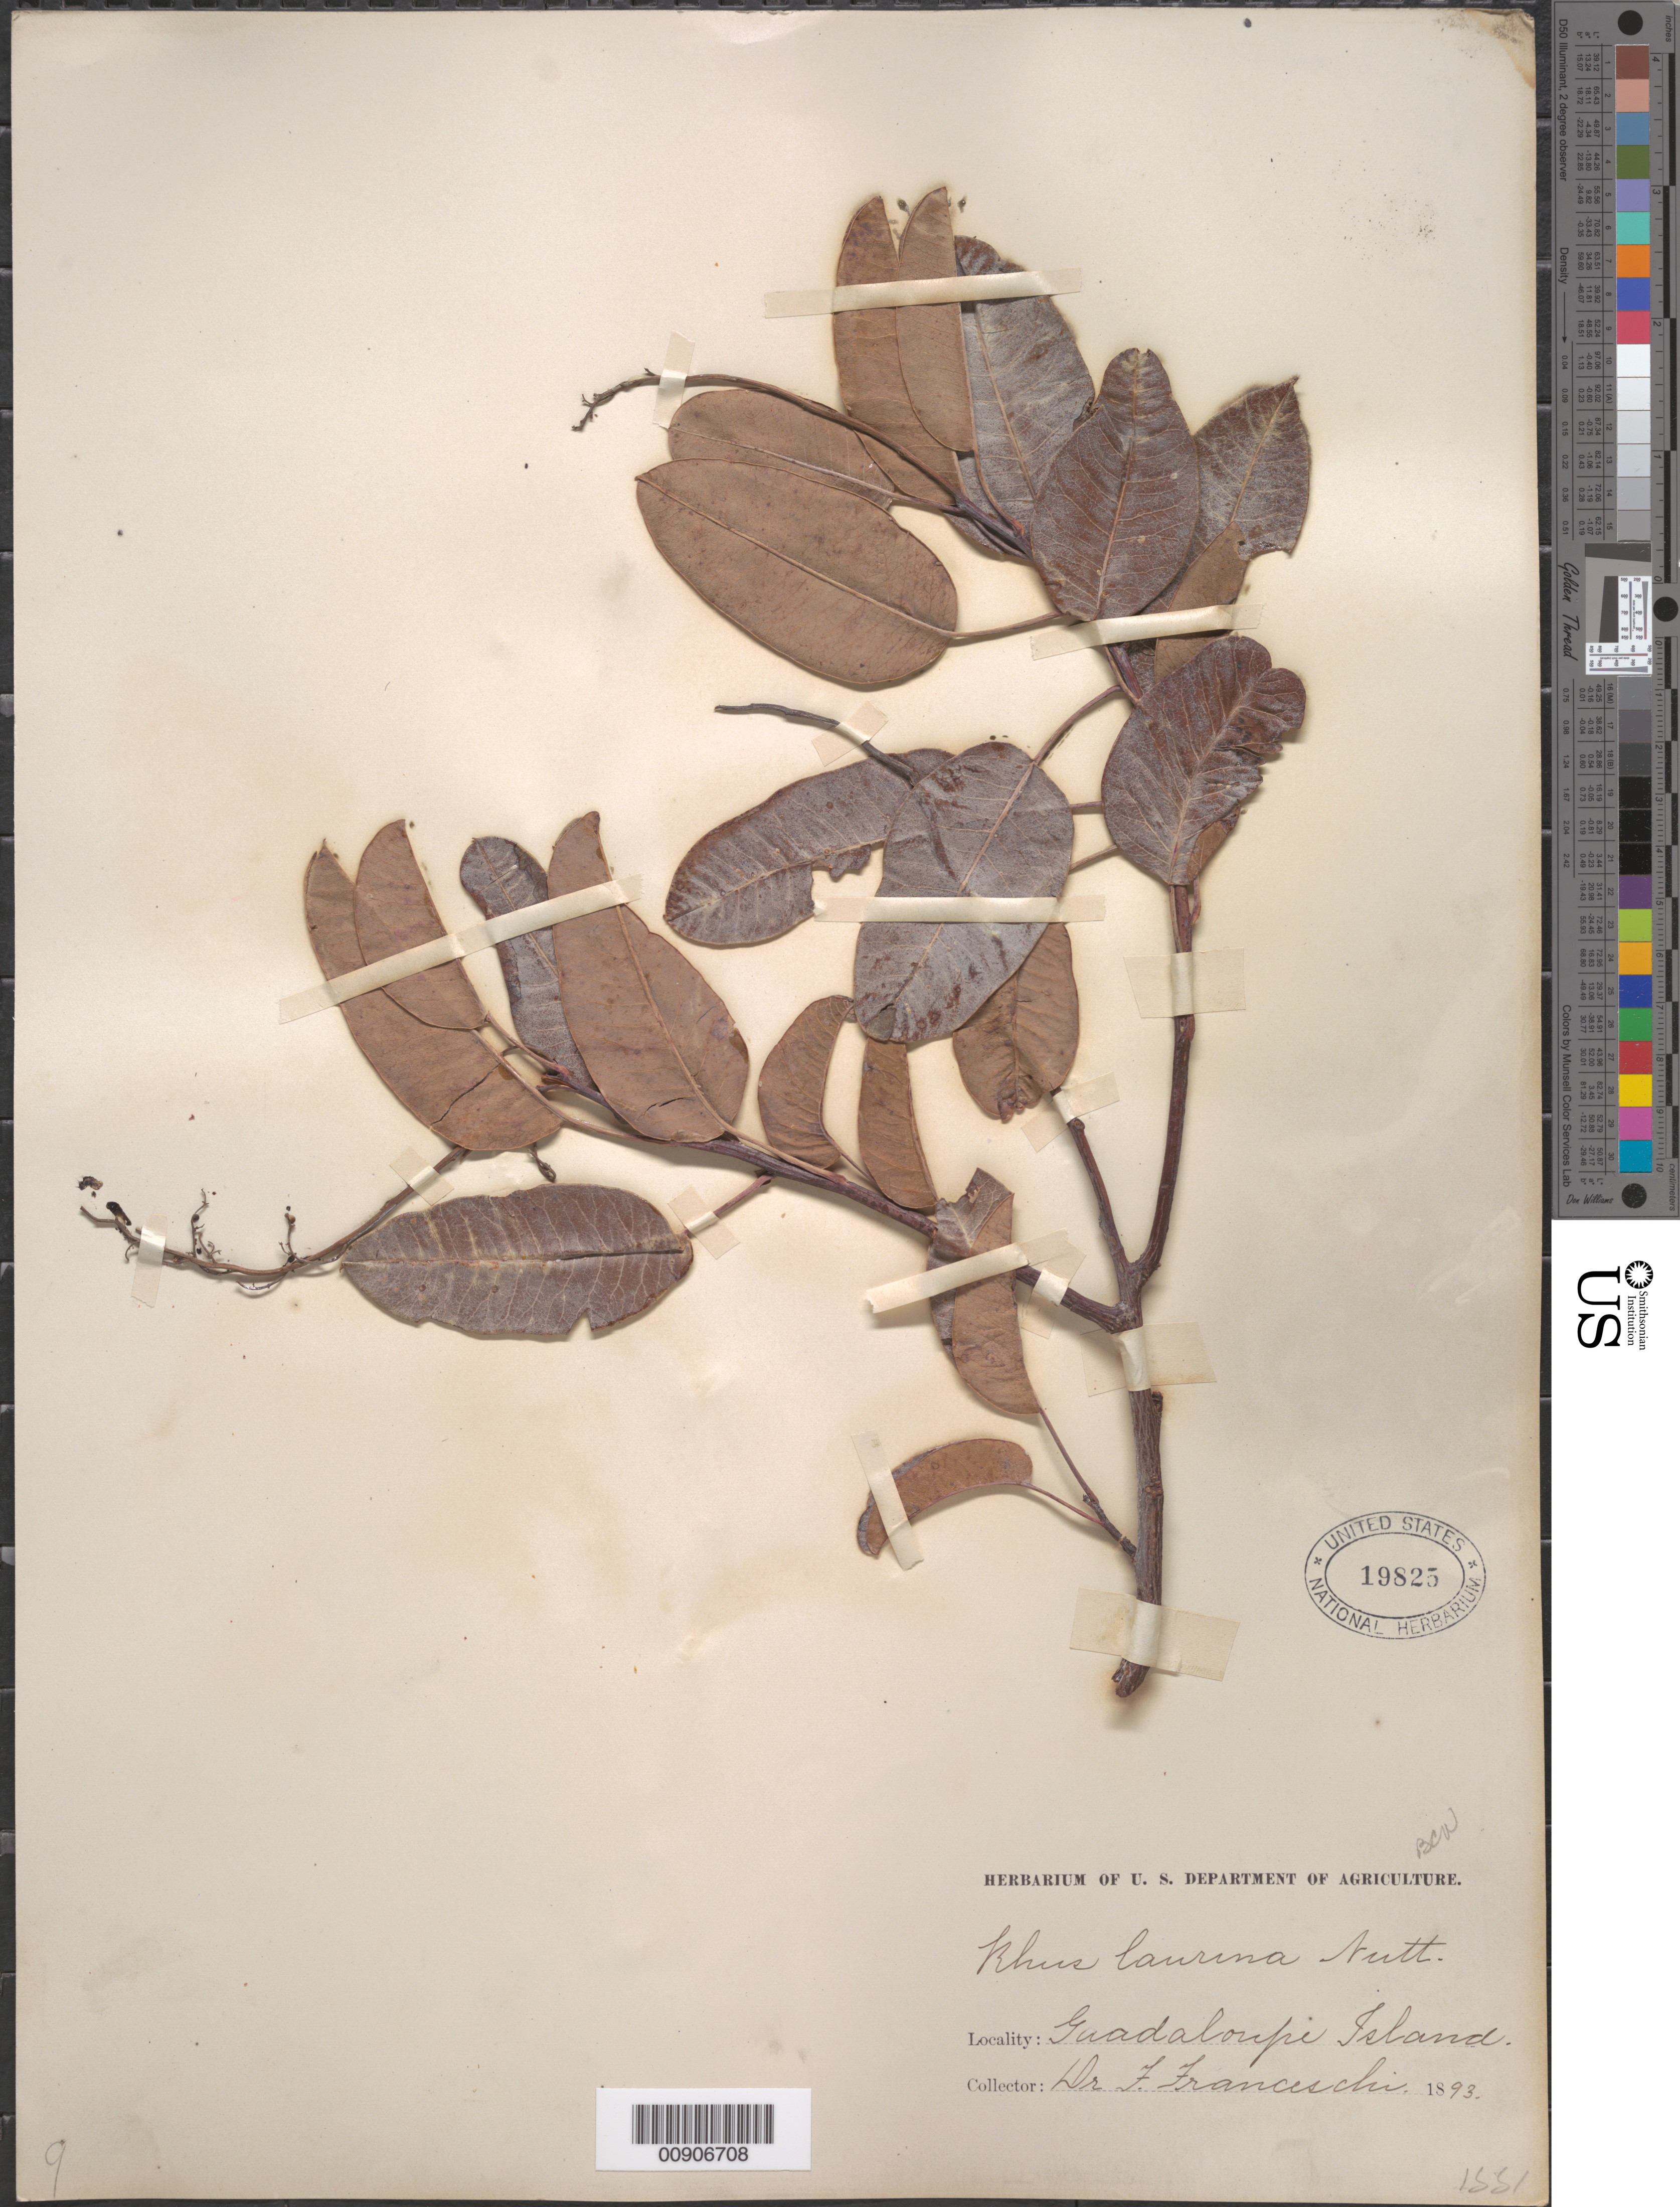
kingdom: Plantae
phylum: Tracheophyta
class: Magnoliopsida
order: Sapindales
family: Anacardiaceae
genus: Malosma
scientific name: Malosma laurina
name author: (Nutt.) Nutt. ex Abrams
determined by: Mitchell, John D.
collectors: F. Franceschi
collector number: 1551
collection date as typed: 1893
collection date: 1893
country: Mexico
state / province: Baja California Norte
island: Guadalupe I.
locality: Guadalupe Island.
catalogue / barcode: US 19825